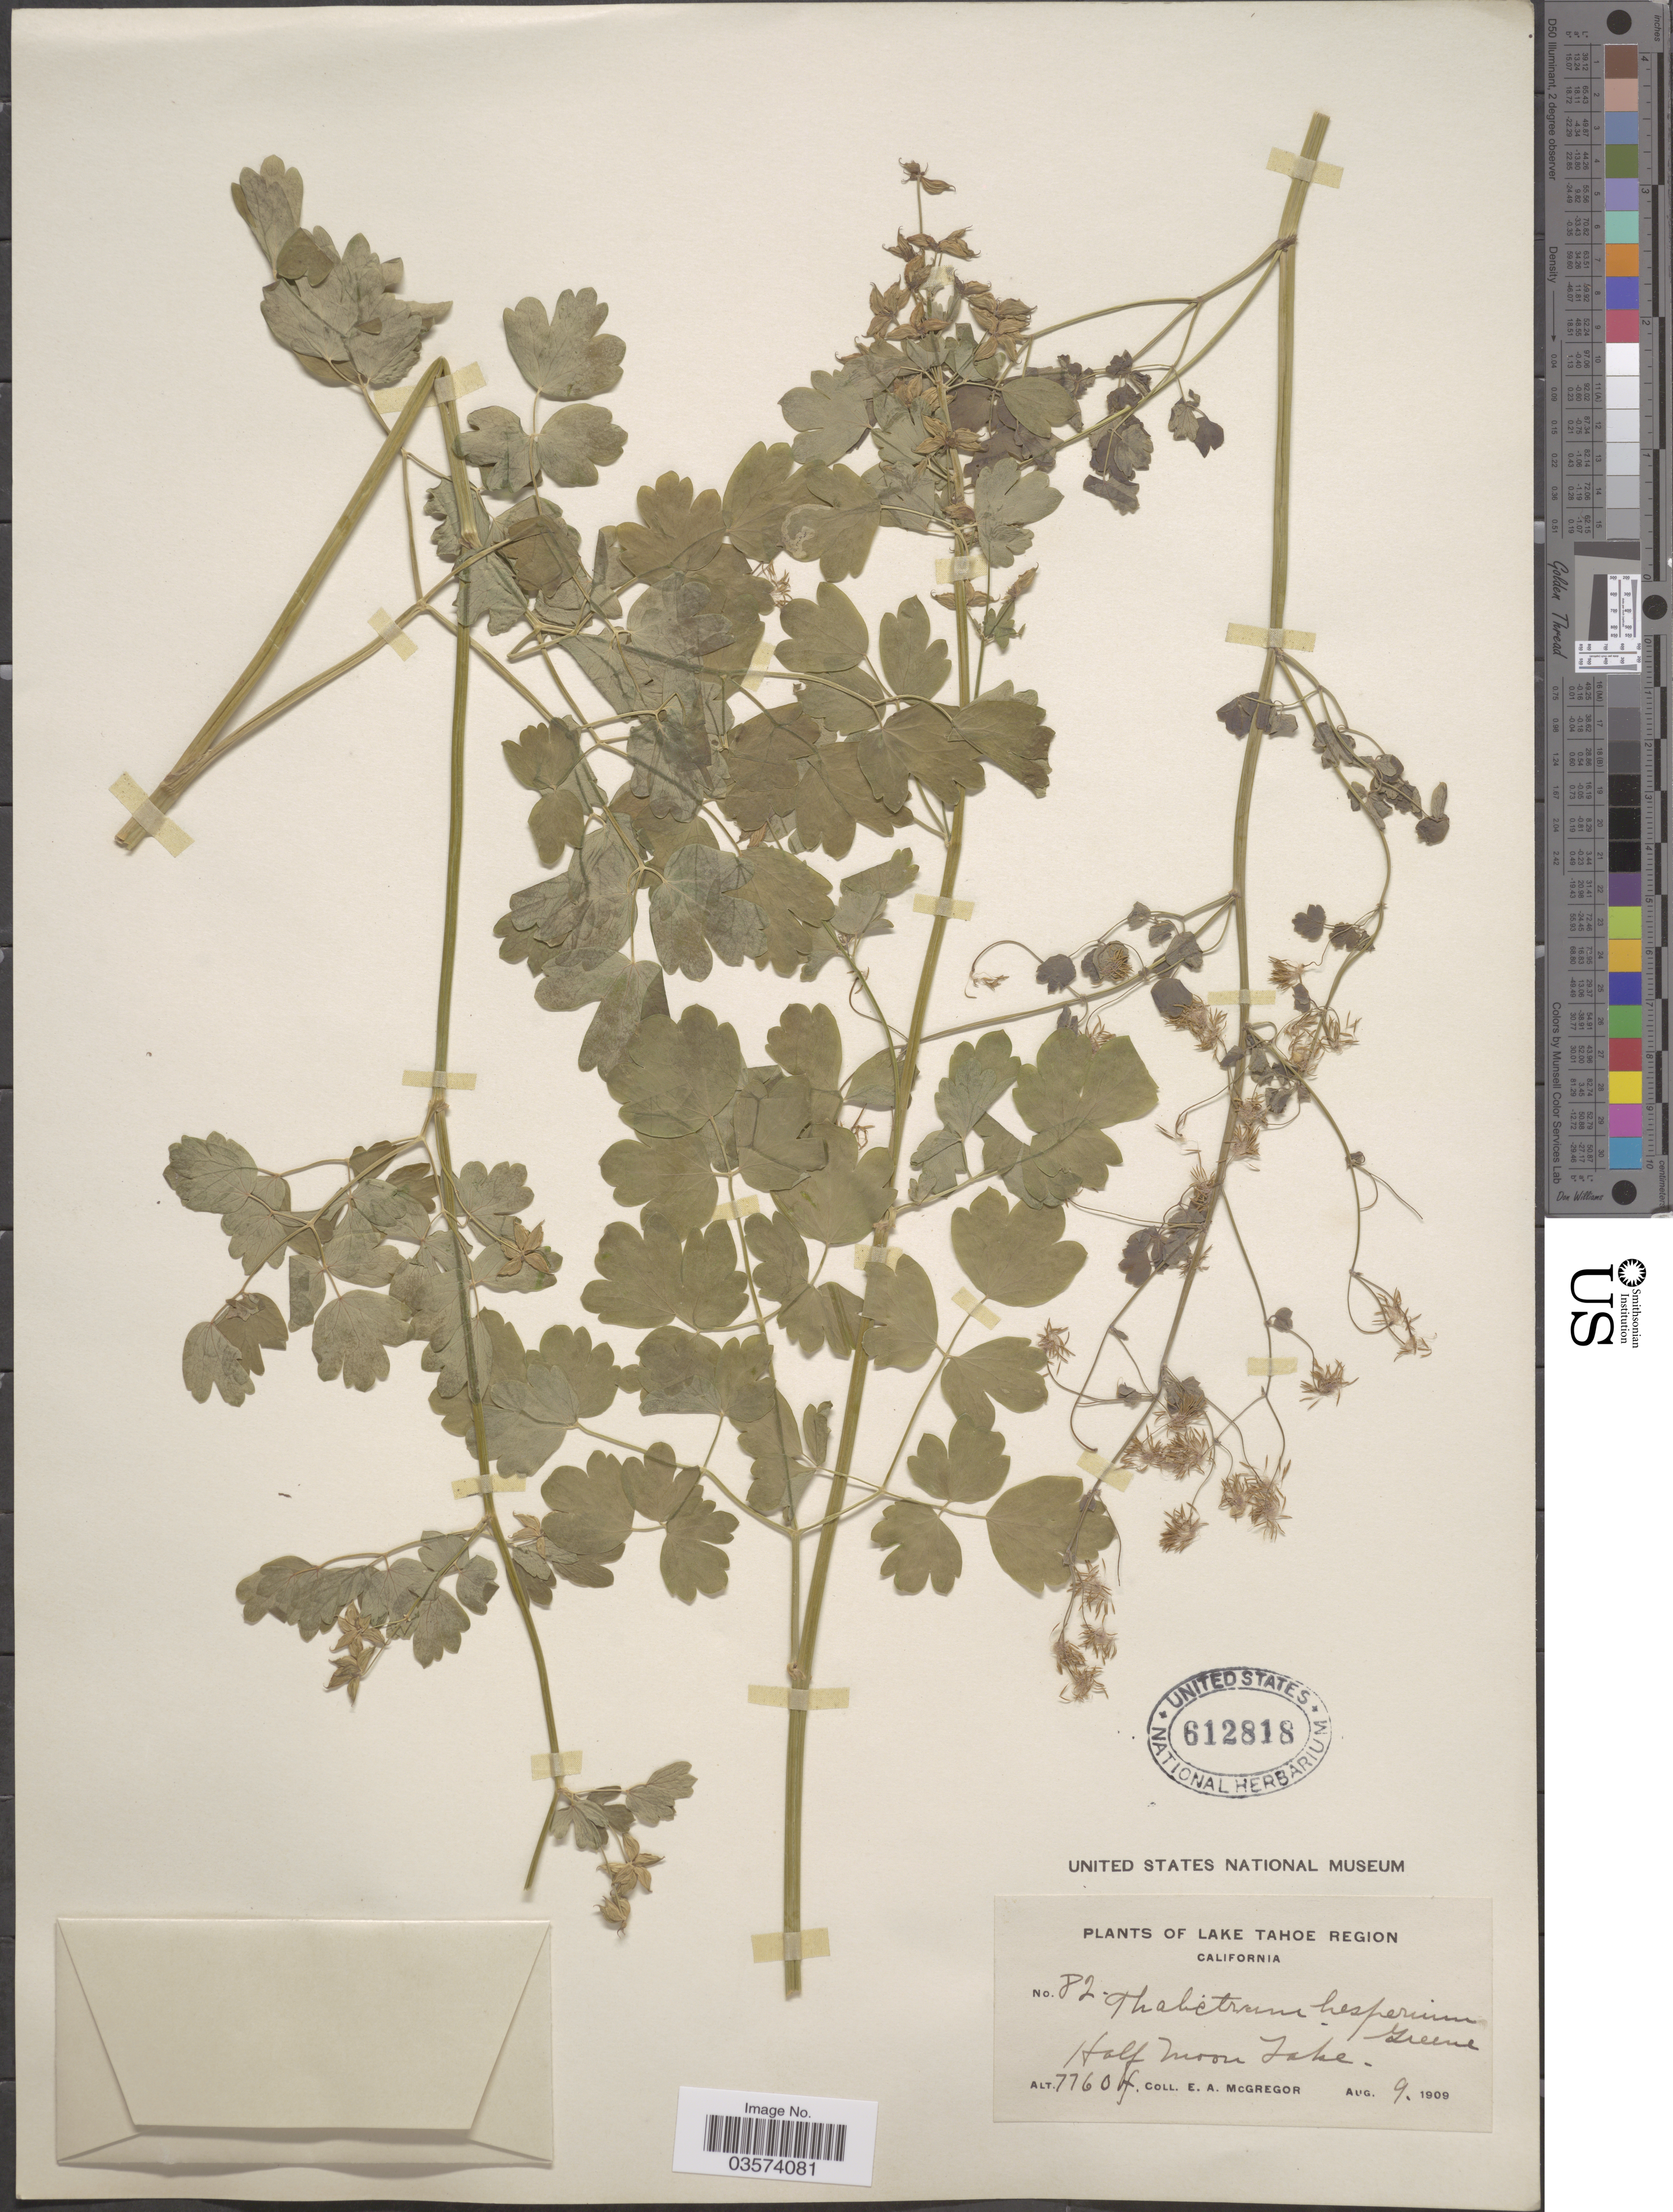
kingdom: Plantae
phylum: Tracheophyta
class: Magnoliopsida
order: Ranunculales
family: Ranunculaceae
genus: Thalictrum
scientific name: Thalictrum fendleri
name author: Engelm. ex A. Gray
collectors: E. A. McGregor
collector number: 82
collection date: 1909-08-09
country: United States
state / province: California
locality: Lake Tahoe Region. Half Moon Lake.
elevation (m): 2365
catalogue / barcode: US 612818